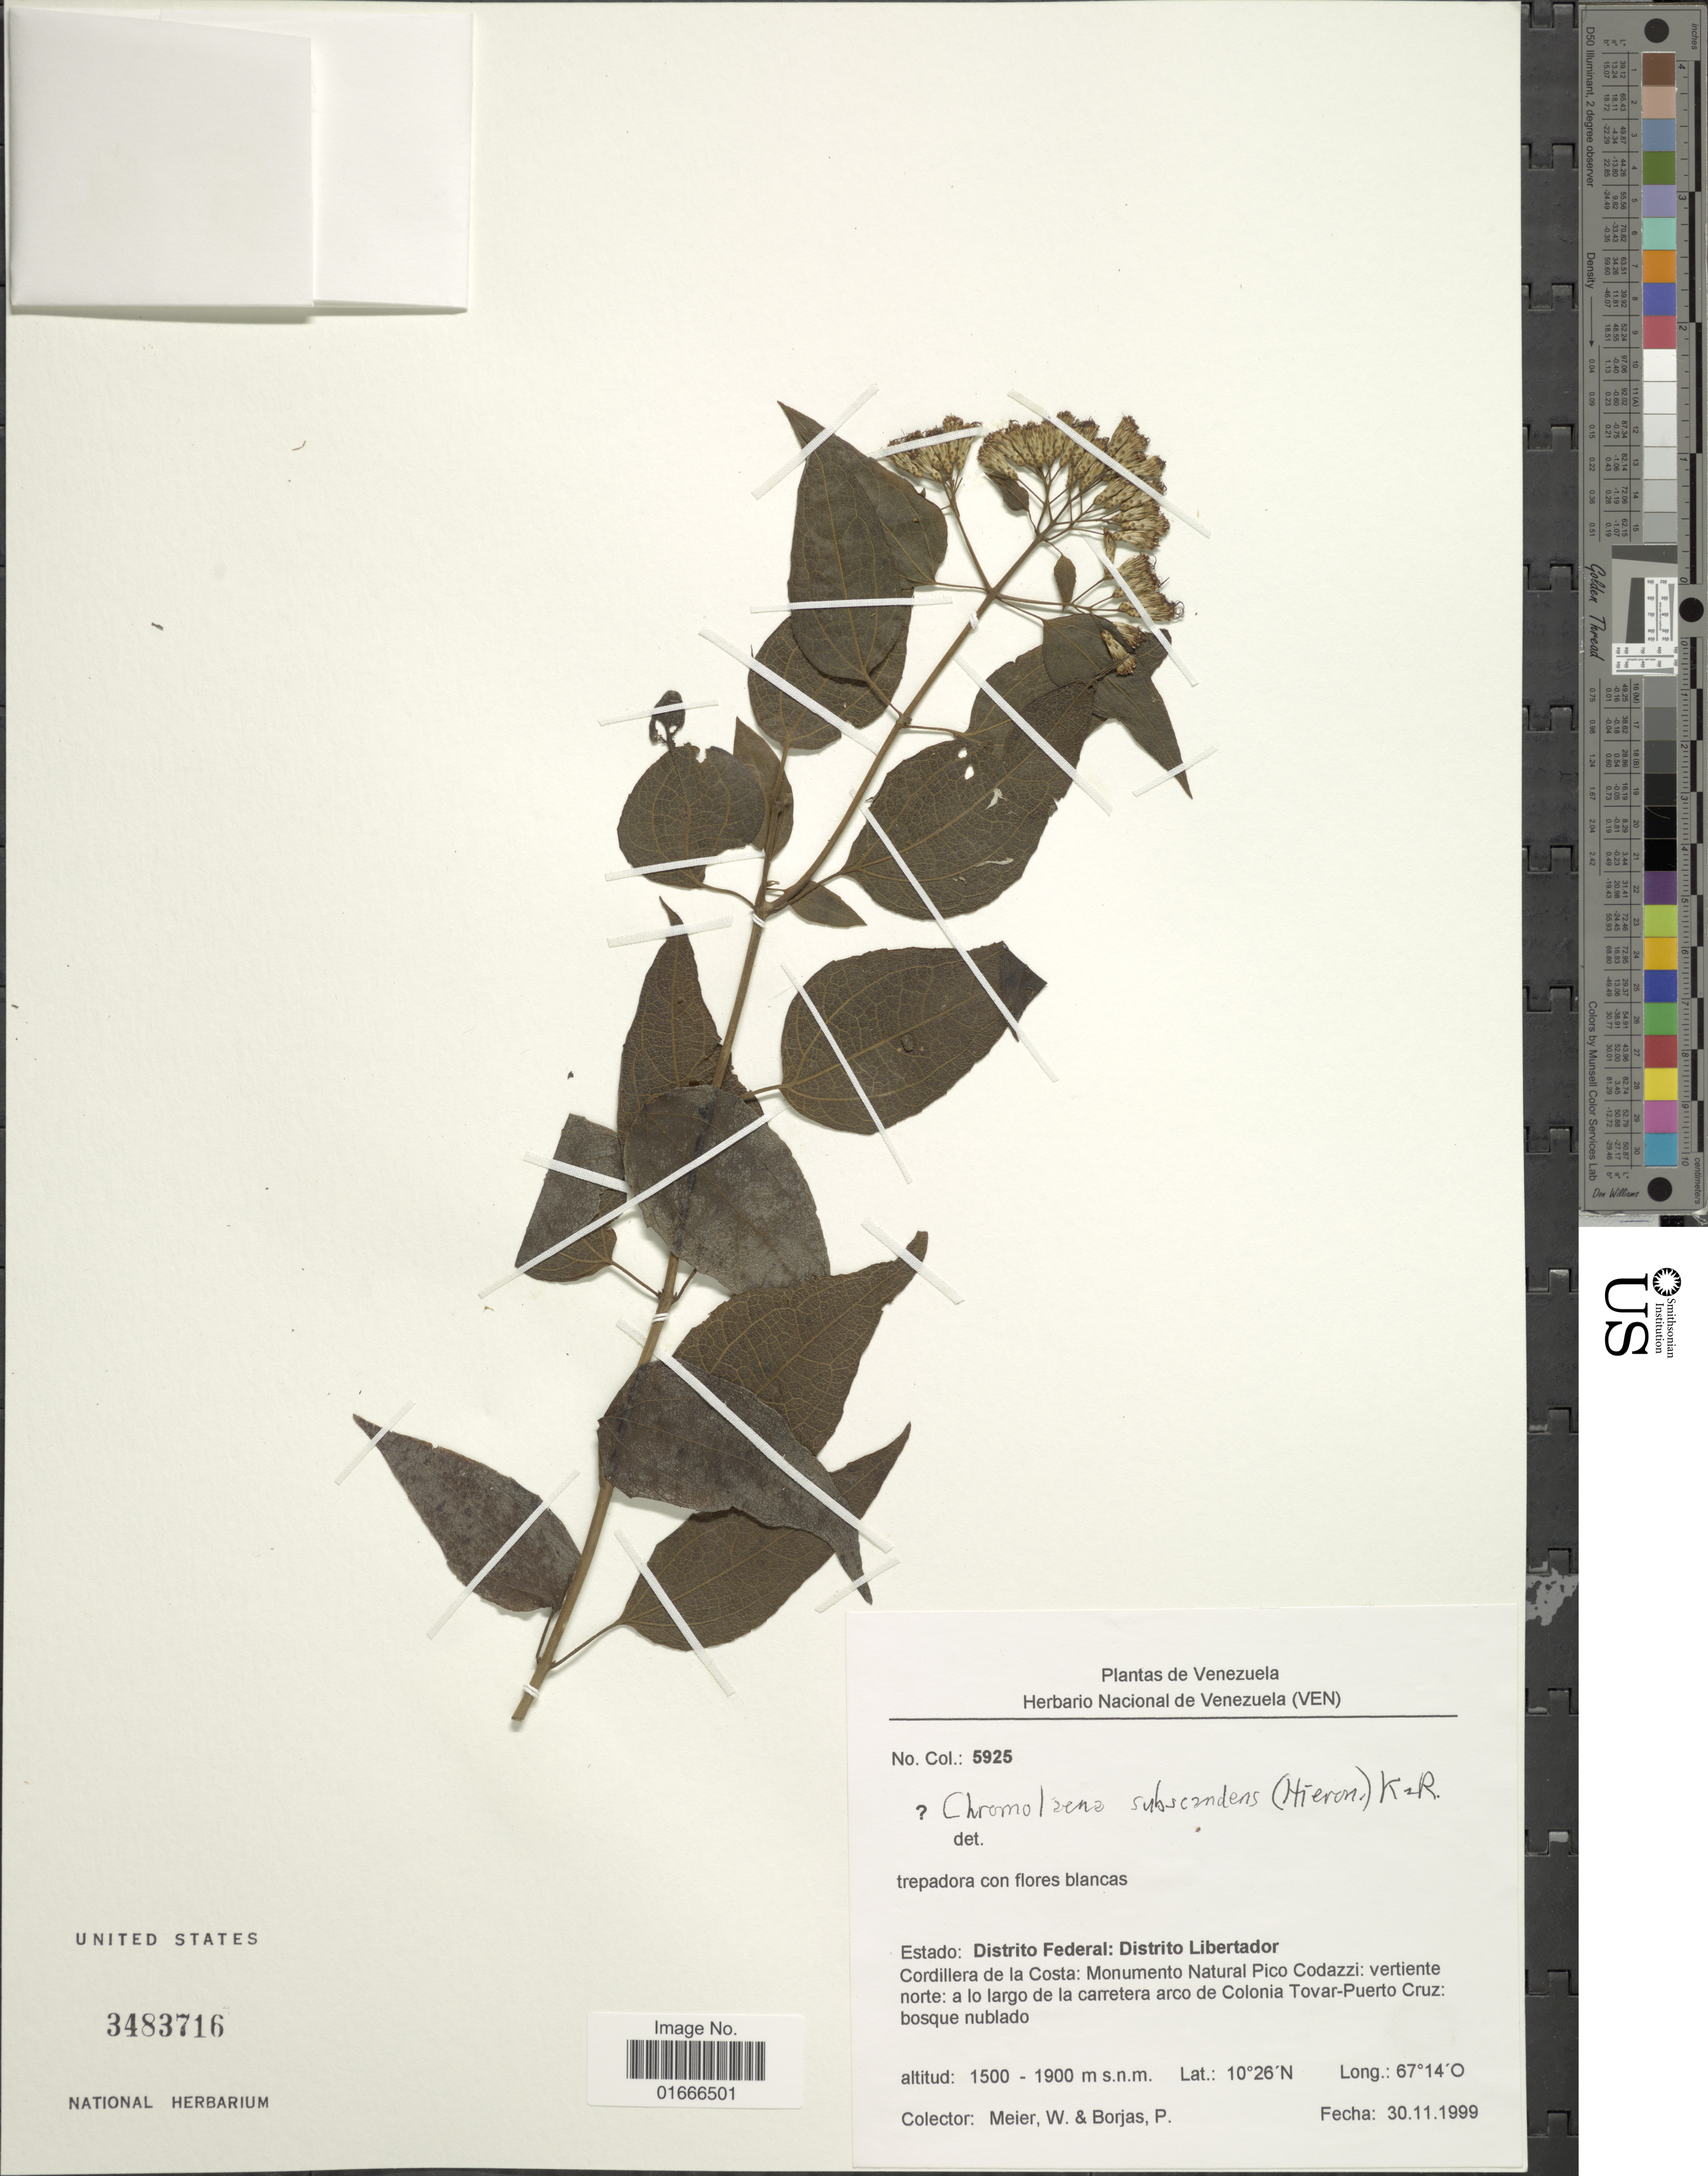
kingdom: Plantae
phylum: Tracheophyta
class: Magnoliopsida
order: Asterales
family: Asteraceae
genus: Chromolaena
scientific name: Chromolaena subscandens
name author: (Hieron.) R.M. King & H. Rob.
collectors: W. Meier & P. Borjas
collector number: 5925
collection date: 1999-11-30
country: Venezuela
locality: Estado Distrito Federal, Distrito Libertador, Cordillera de la Costa, Monumento Natural Pico Codazzi, vertiente norte, a lo largo de la carretera arco de Colonia Tovar-Puerto Cruz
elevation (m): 1500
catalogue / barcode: US 3483716